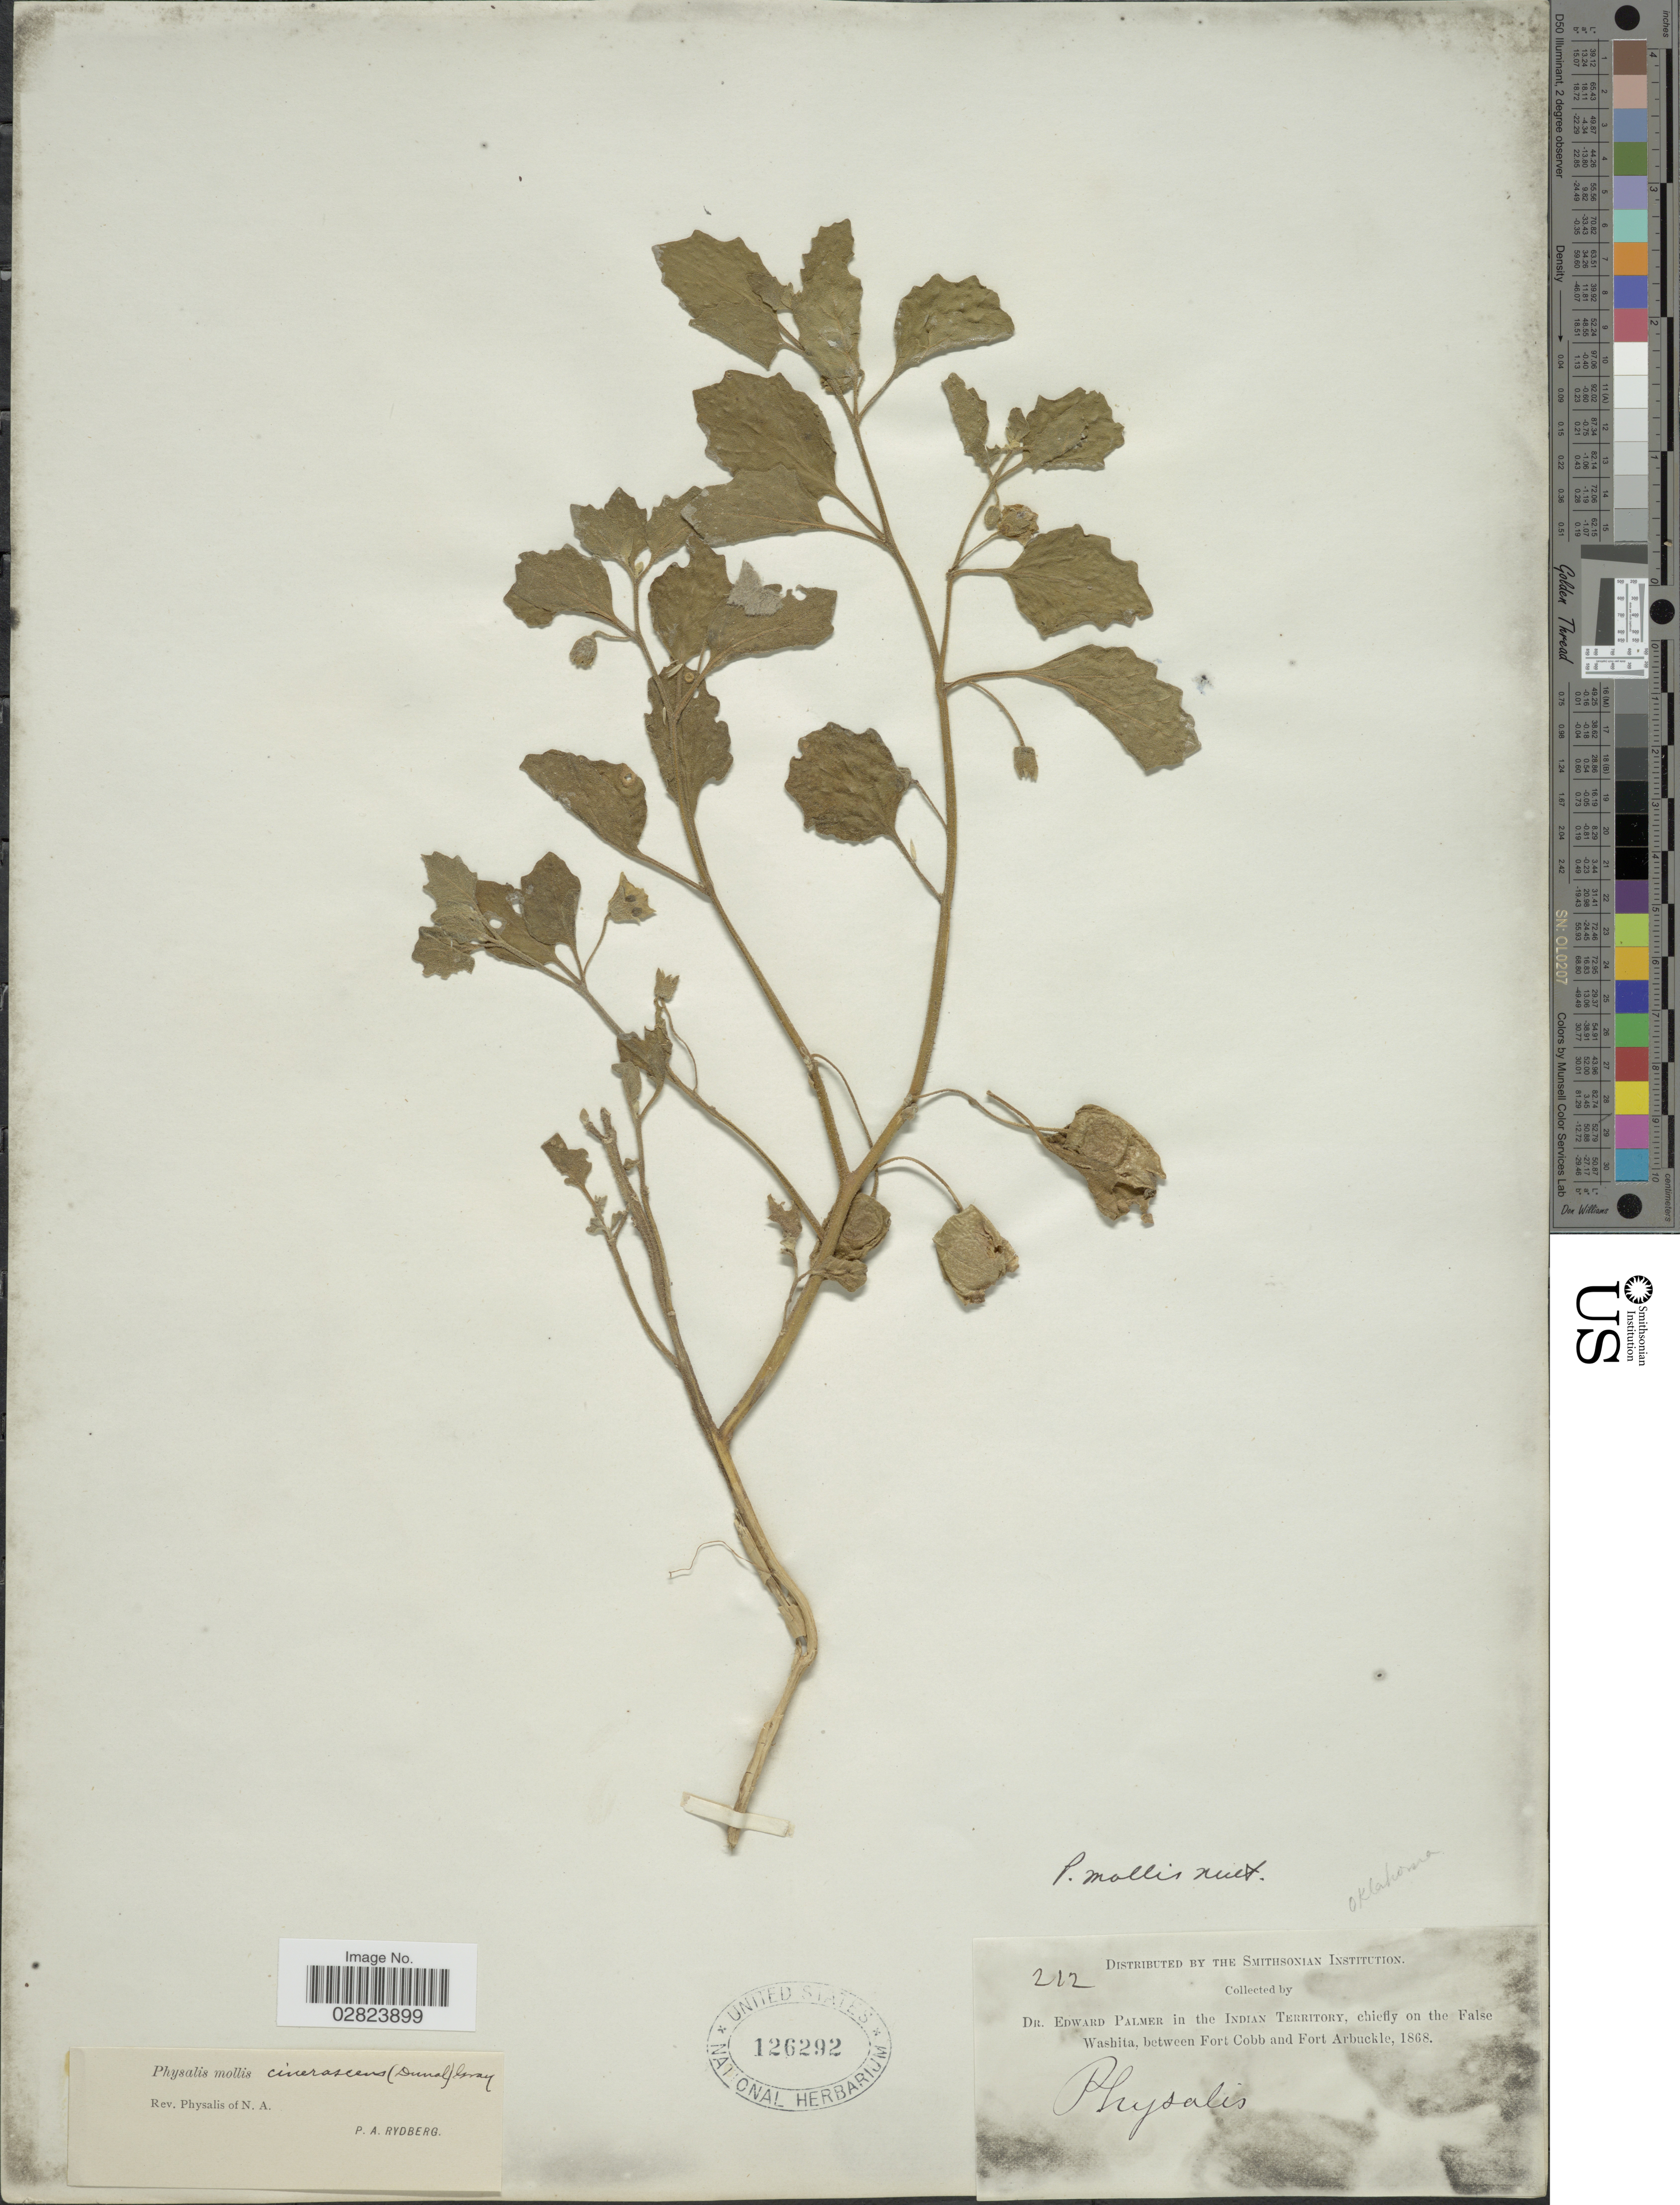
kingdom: Plantae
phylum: Tracheophyta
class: Magnoliopsida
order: Solanales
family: Solanaceae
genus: Physalis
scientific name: Physalis mollis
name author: Nutt.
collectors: E. Palmer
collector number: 212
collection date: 1868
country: United States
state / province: Oklahoma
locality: Indian Territory, chiefly on the False Washita, between Fort Cobb and Fort Arbuckle.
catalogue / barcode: US 126292